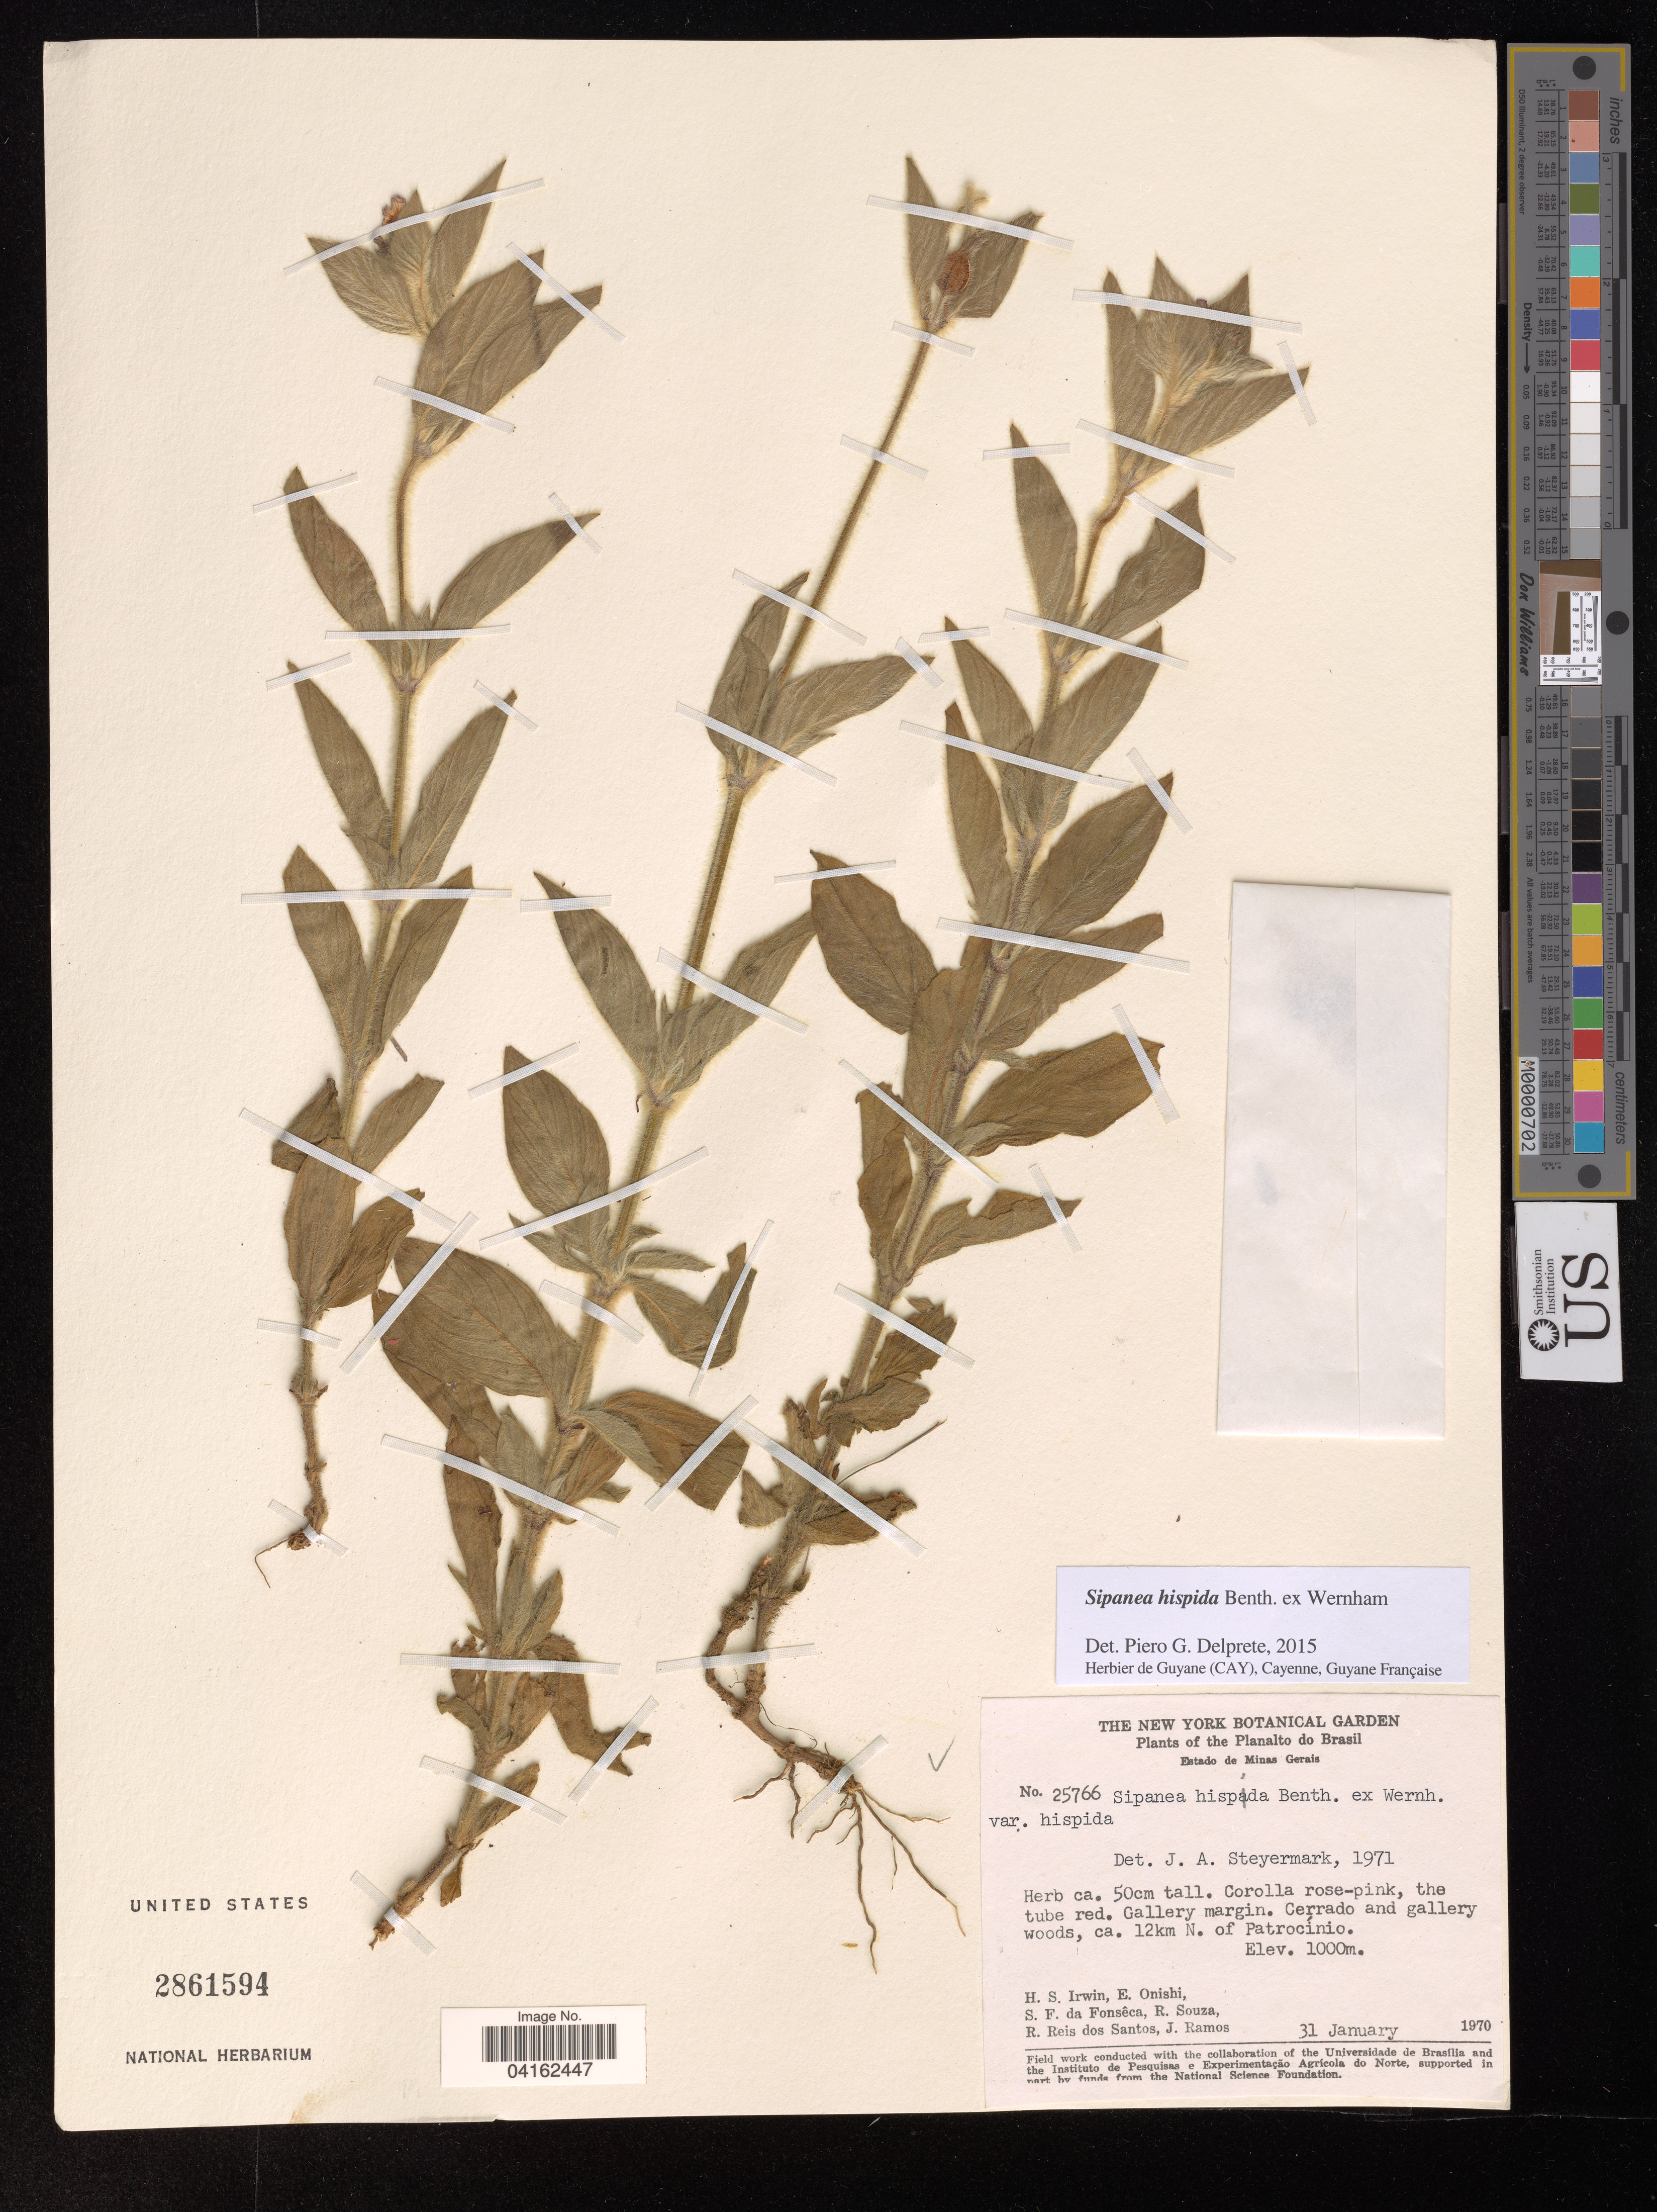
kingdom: Plantae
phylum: Tracheophyta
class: Magnoliopsida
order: Gentianales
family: Rubiaceae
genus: Sipanea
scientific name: Sipanea hispida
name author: Benth. ex Wernham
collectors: H. Irwin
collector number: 25766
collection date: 1970-01-31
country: Brazil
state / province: Minas Gerais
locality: Planalto do Brasil. Cerrado and gallery woods, ca. 12km N. of Patrocínio.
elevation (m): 1000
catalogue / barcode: US 2861594